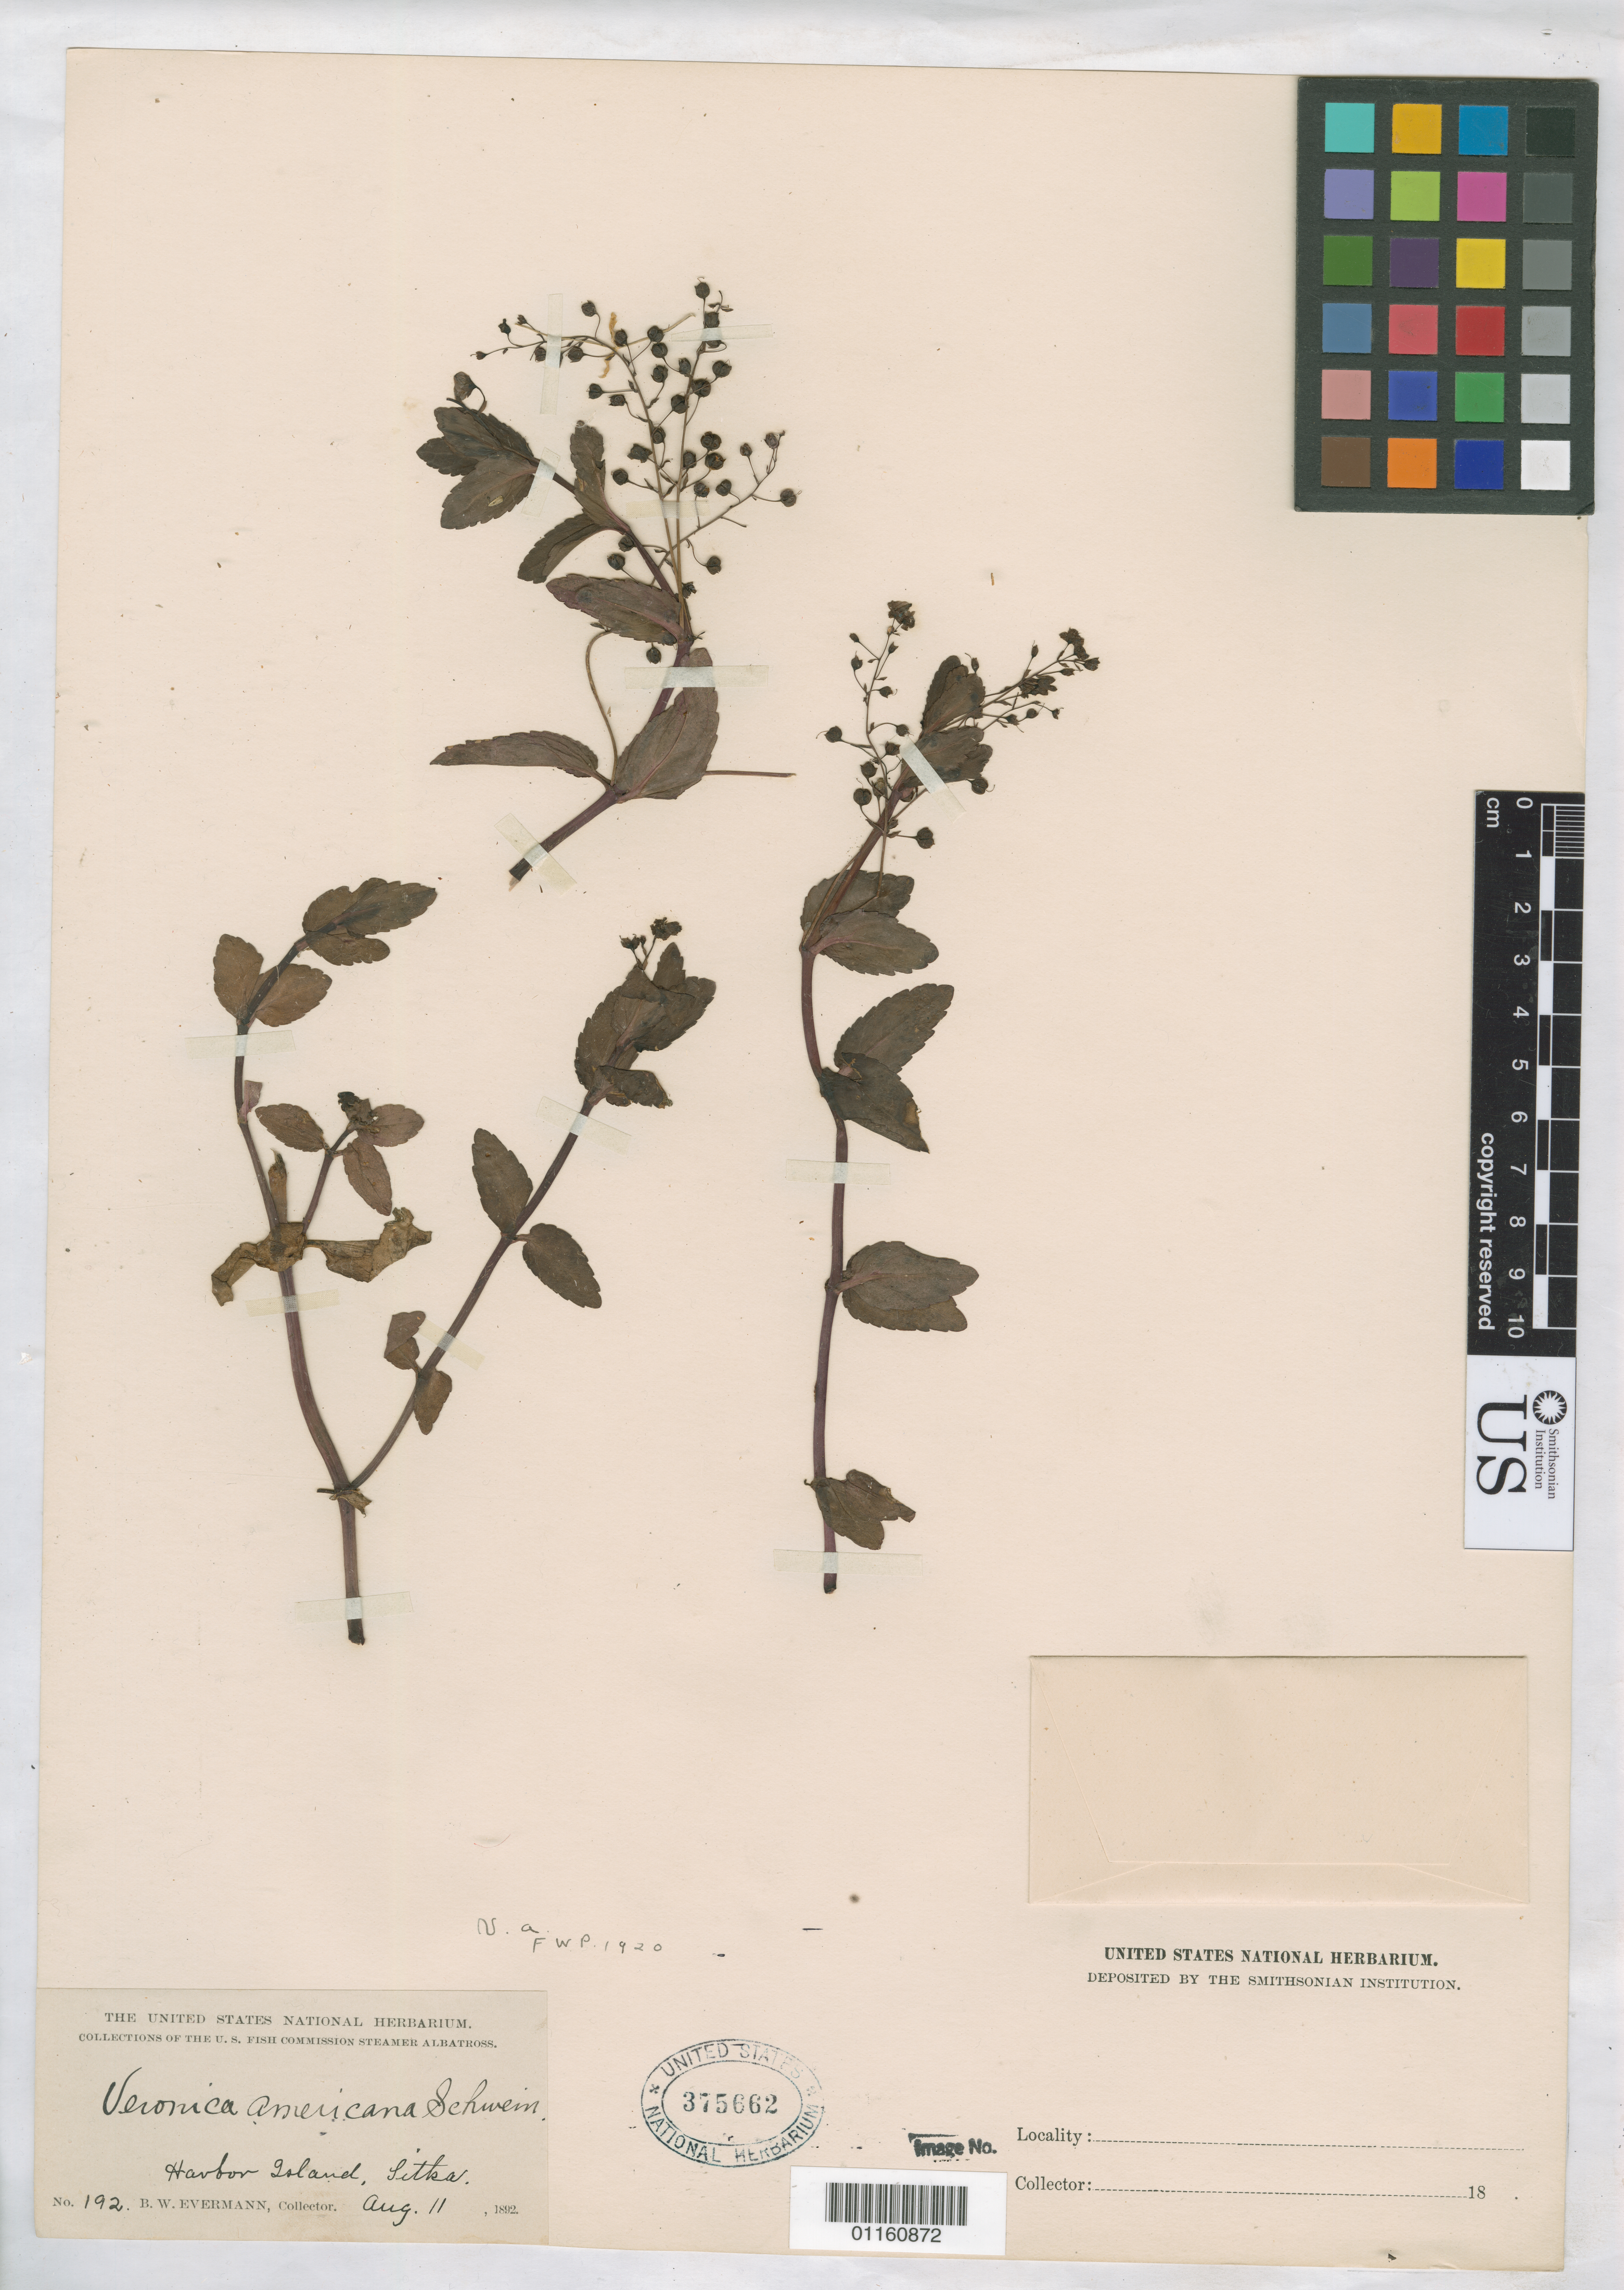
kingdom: Plantae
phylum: Tracheophyta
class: Magnoliopsida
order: Lamiales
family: Plantaginaceae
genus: Veronica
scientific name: Veronica americana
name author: Schwein. ex Benth.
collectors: B. W. Evermann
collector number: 192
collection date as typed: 11 Aug 1892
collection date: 1892-08-11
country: United States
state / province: Alaska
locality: Harbor Island, Sitka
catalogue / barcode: US 375662